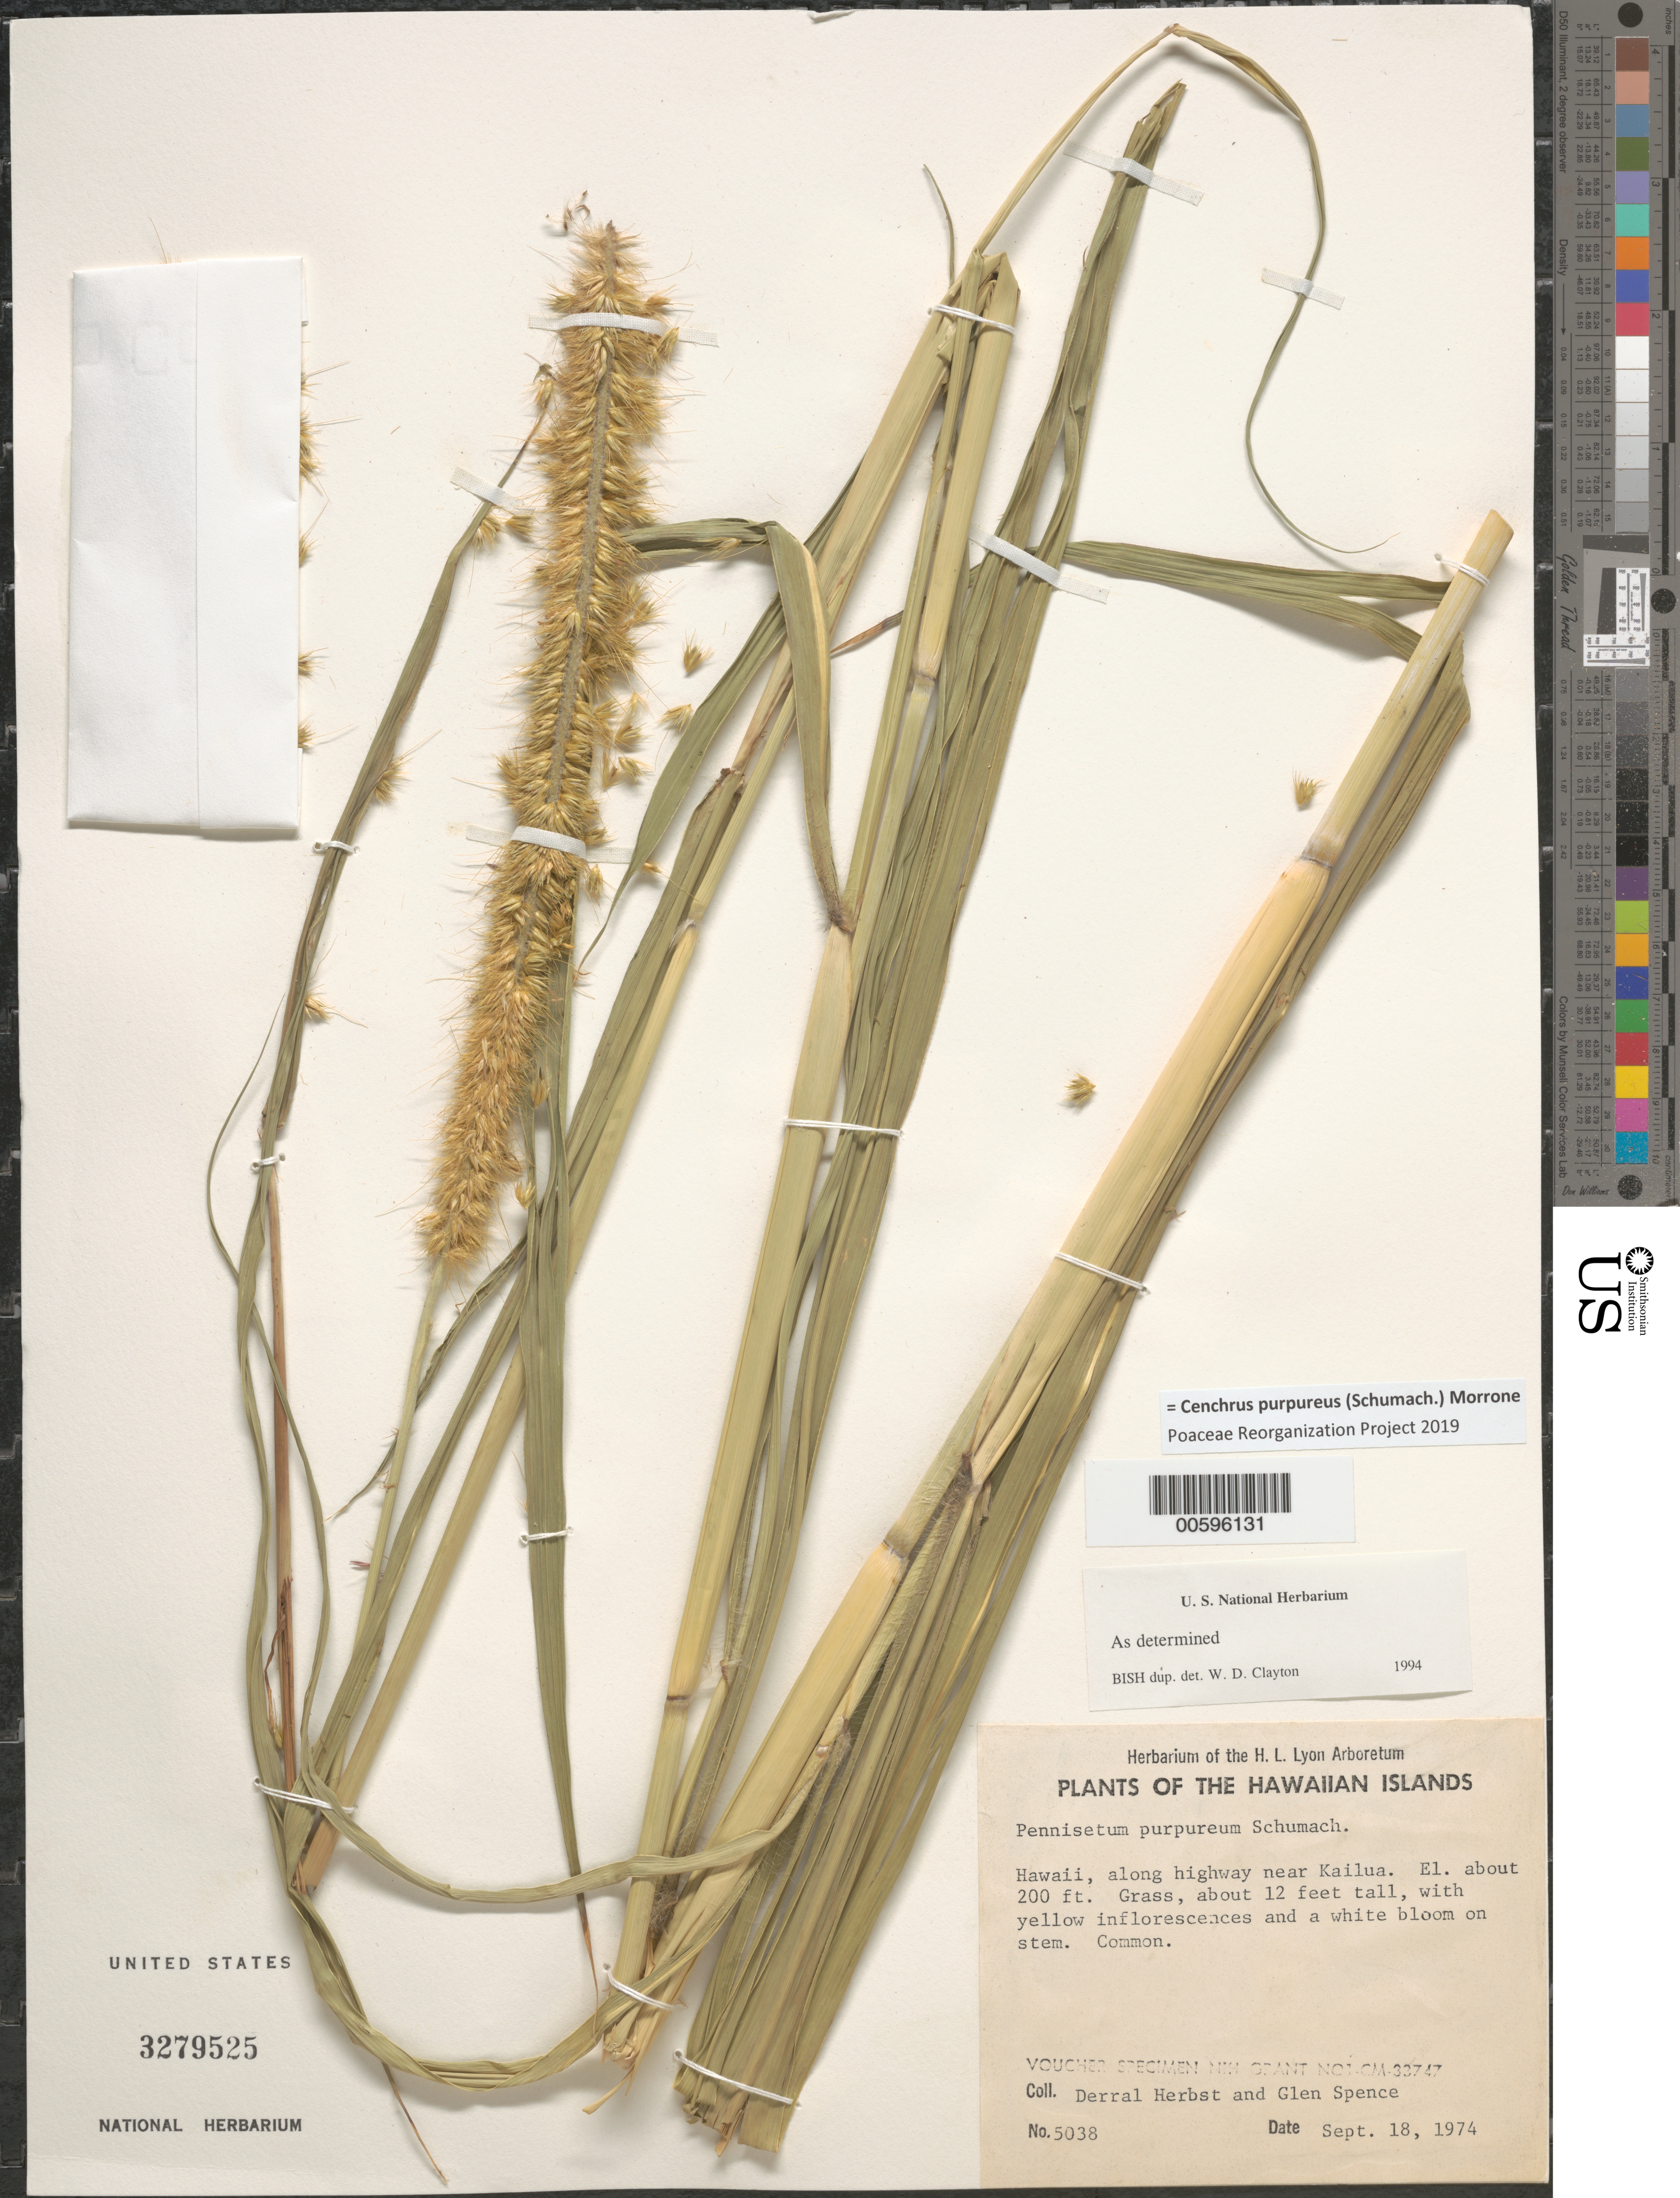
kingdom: Plantae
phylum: Tracheophyta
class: Liliopsida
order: Poales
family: Poaceae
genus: Cenchrus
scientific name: Cenchrus purpureus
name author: (Schumach.) Morrone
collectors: D. R. Herbst & G. Spence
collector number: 5038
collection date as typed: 18 Sep 1974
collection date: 1974-09-18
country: United States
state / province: Hawaii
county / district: Hawaii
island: Hawaii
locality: Along hwy near Kailua.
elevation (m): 61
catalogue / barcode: US 3279525